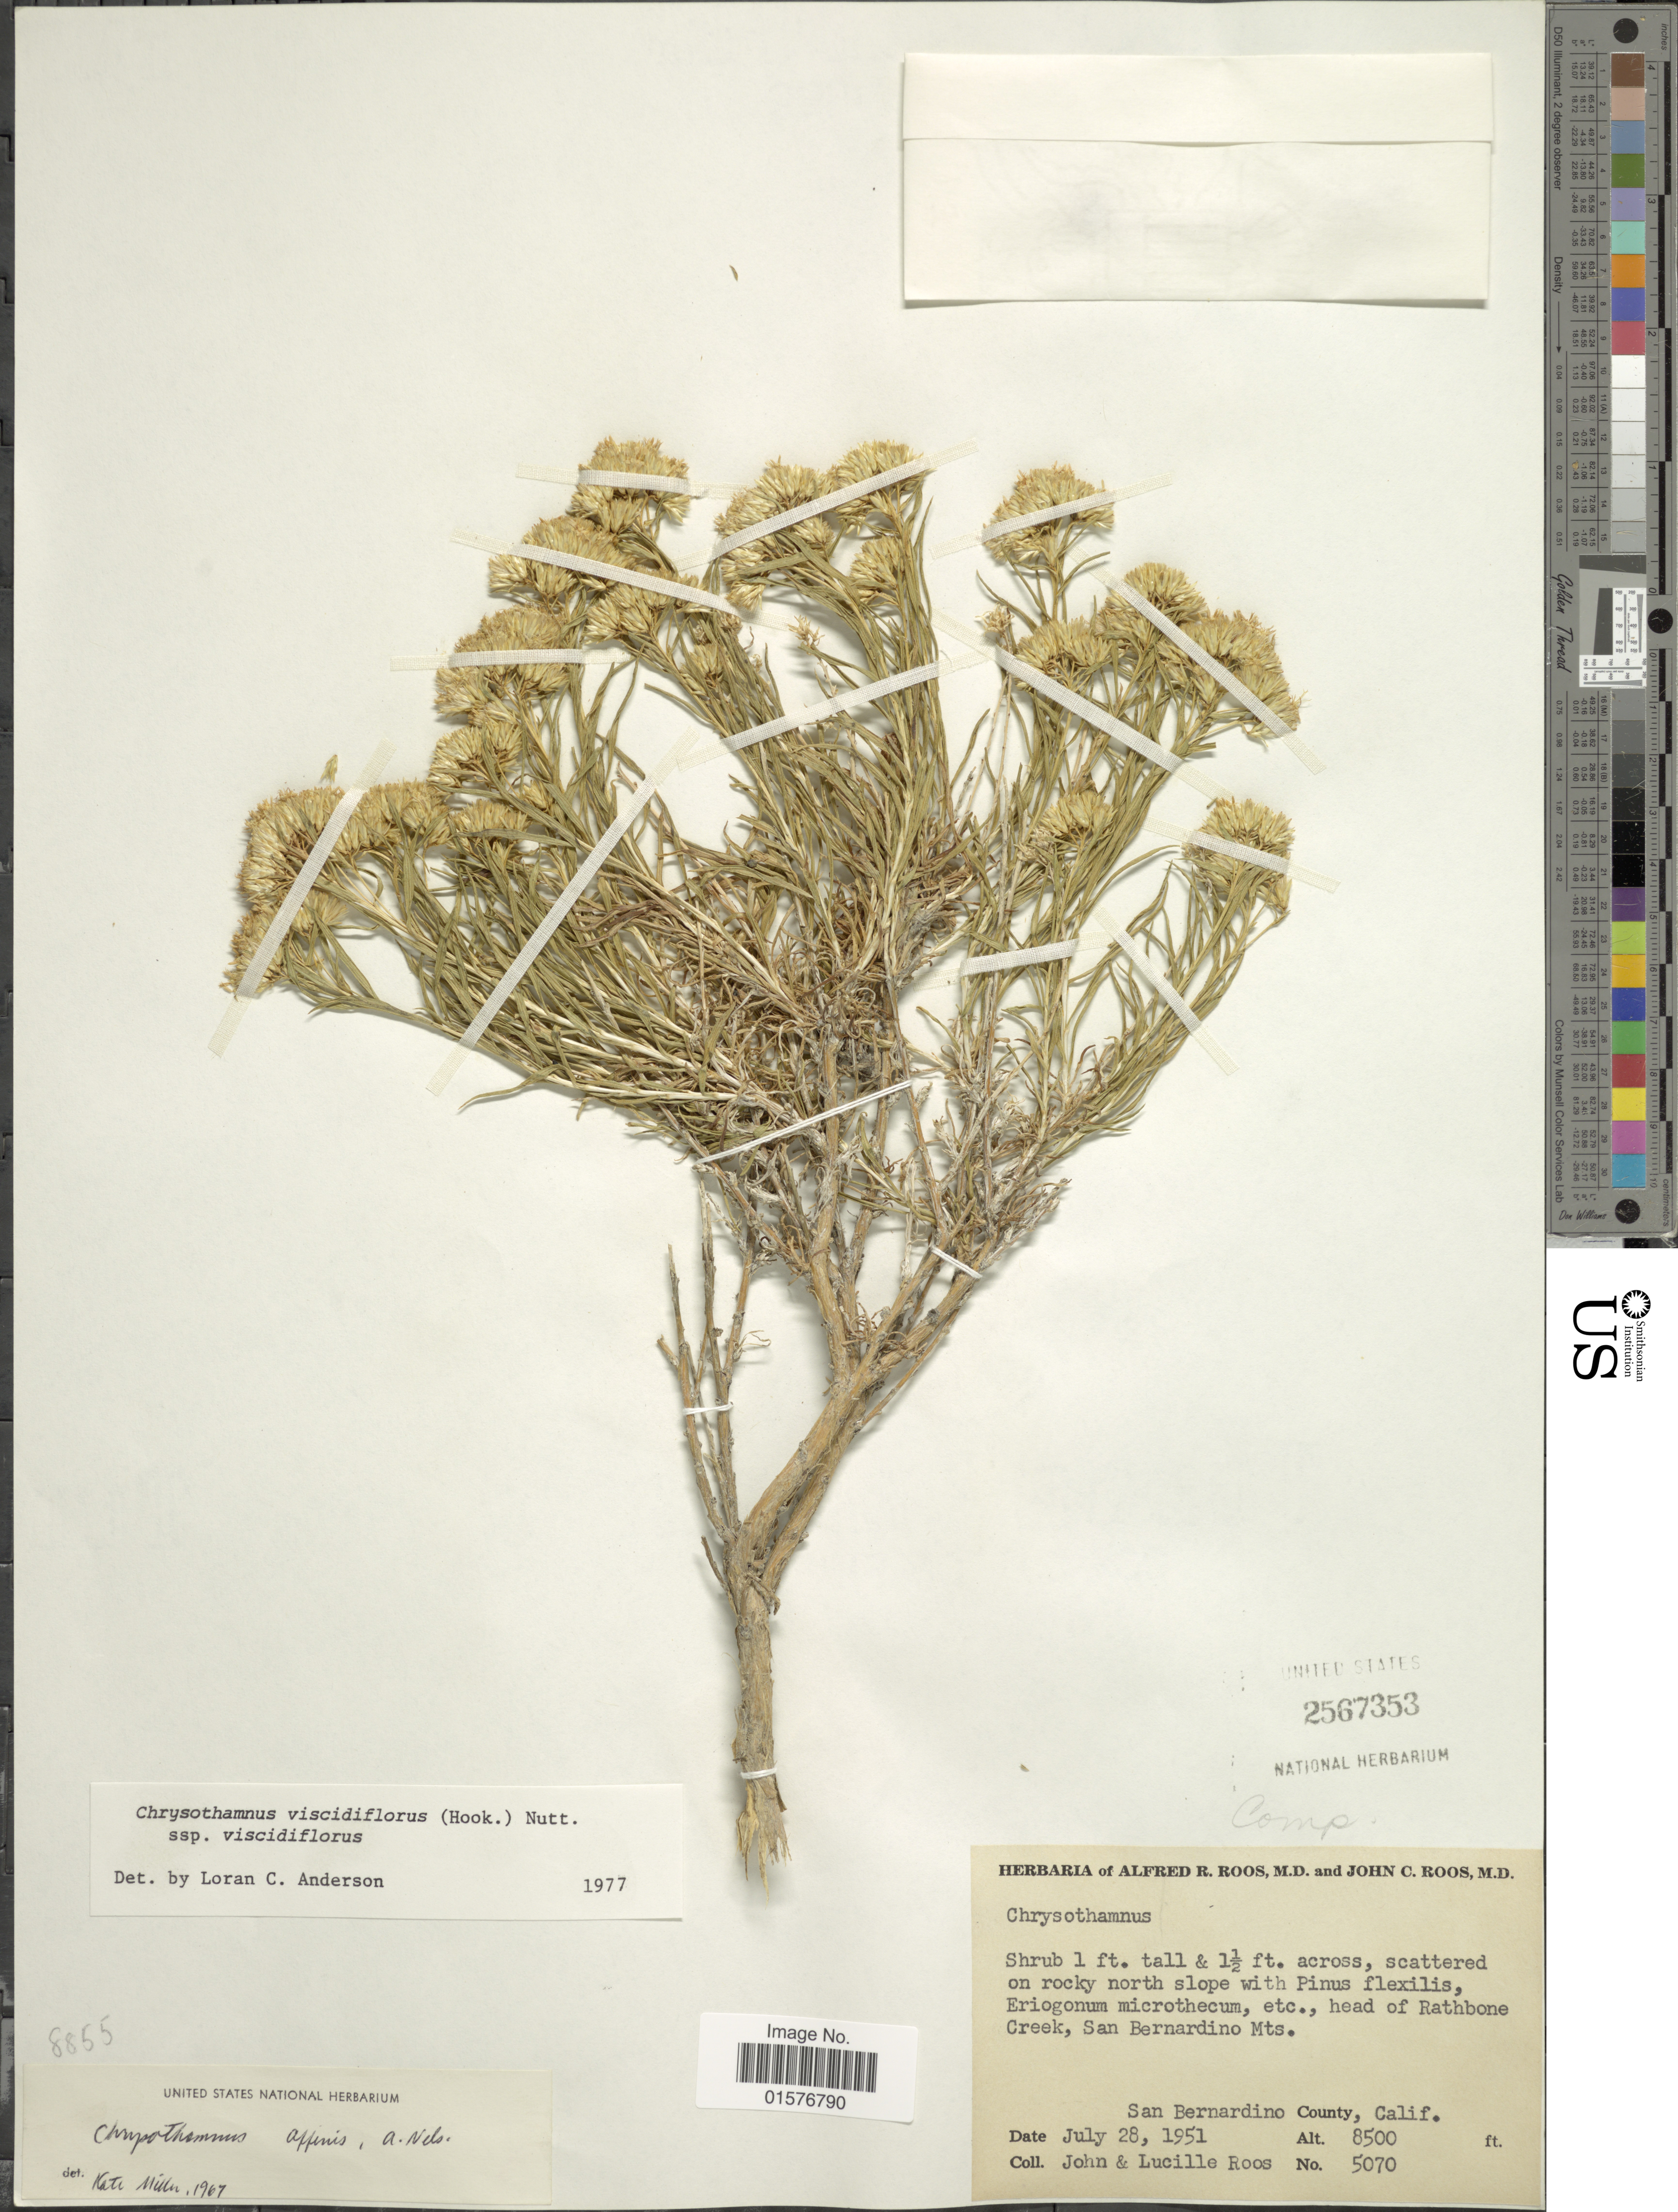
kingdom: Plantae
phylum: Tracheophyta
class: Magnoliopsida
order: Asterales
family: Asteraceae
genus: Chrysothamnus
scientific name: Chrysothamnus viscidiflorus subsp. viscidiflorus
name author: (Hook.) Nutt.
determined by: Urbatsch, Lowell E., Curator (LSU), Louisiana State University (UNITED STATES)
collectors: J. C. Roos & L. Roos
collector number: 5070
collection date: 1951-07-28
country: United States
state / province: California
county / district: San Bernardino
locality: Head of Rathbone Creek, San Bernardino Mts., San Bernardino County, Calif.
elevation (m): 2591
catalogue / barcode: US 2567353